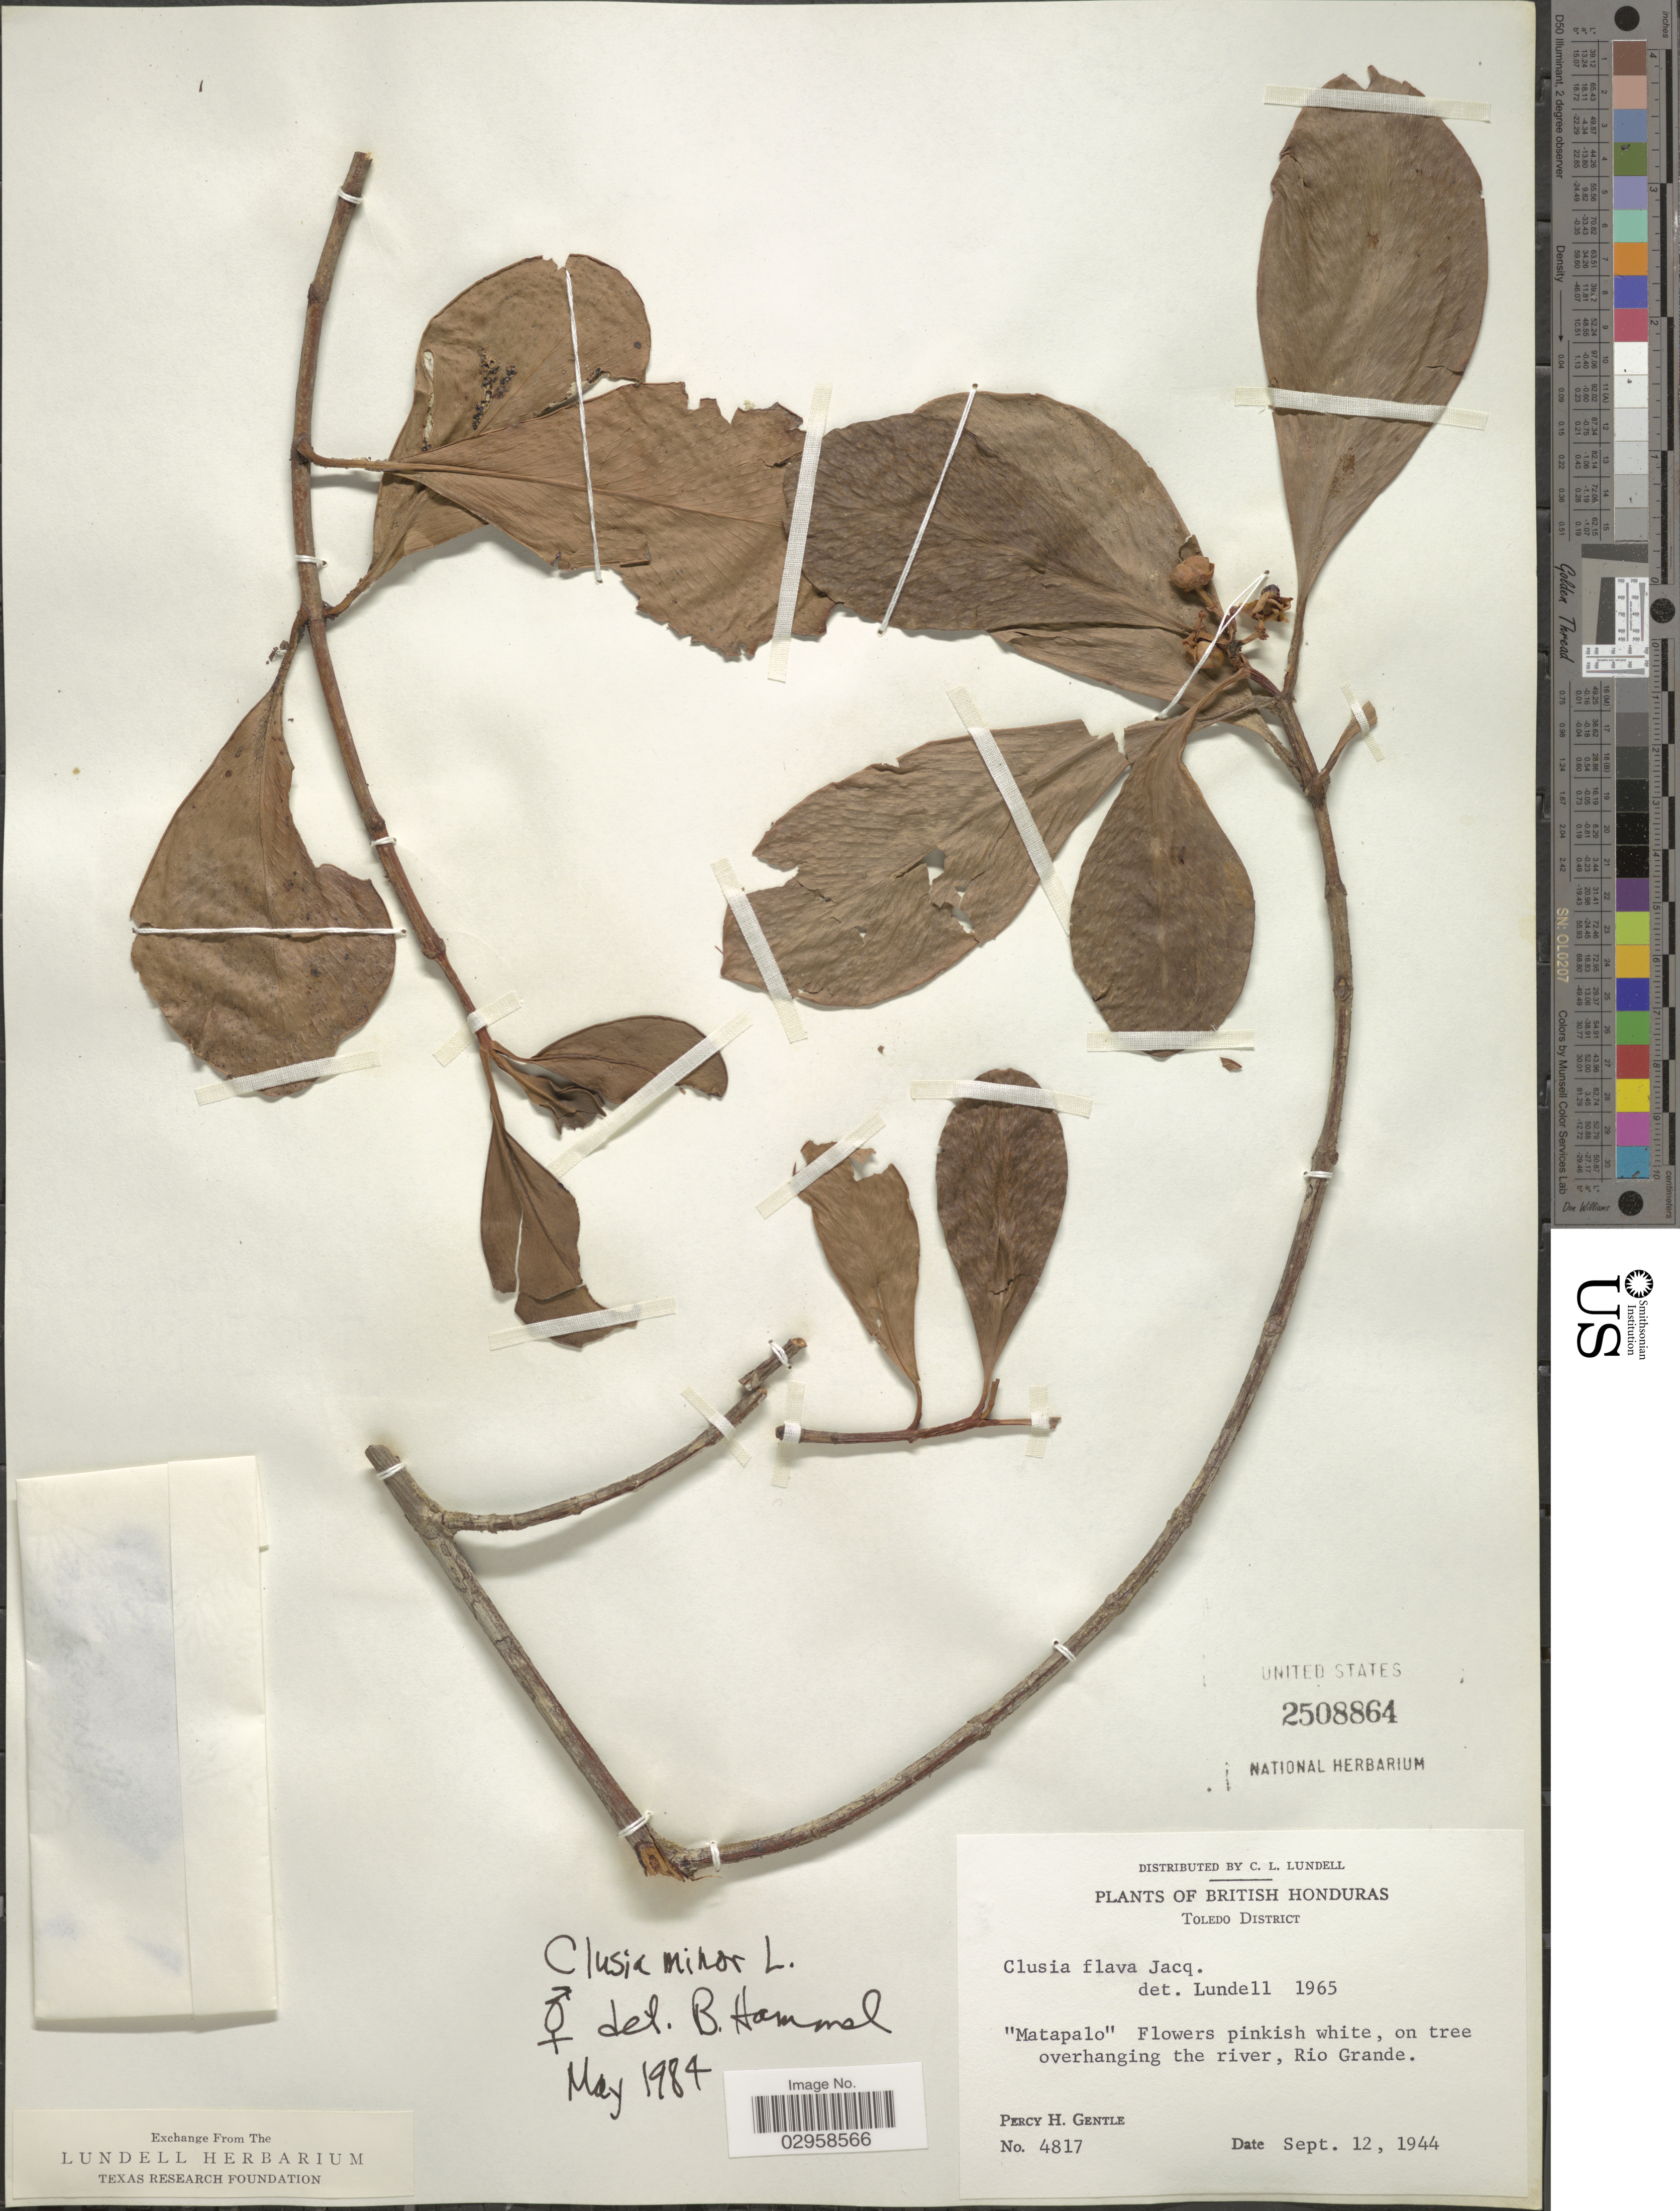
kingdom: Plantae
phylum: Tracheophyta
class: Magnoliopsida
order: Malpighiales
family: Clusiaceae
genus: Clusia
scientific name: Clusia minor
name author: L.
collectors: P. H. Gentle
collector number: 4817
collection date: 1944-09-12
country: Belize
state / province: Toledo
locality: British Honduras, on tree overhanging the river, Rio Grande.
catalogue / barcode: US 2508864